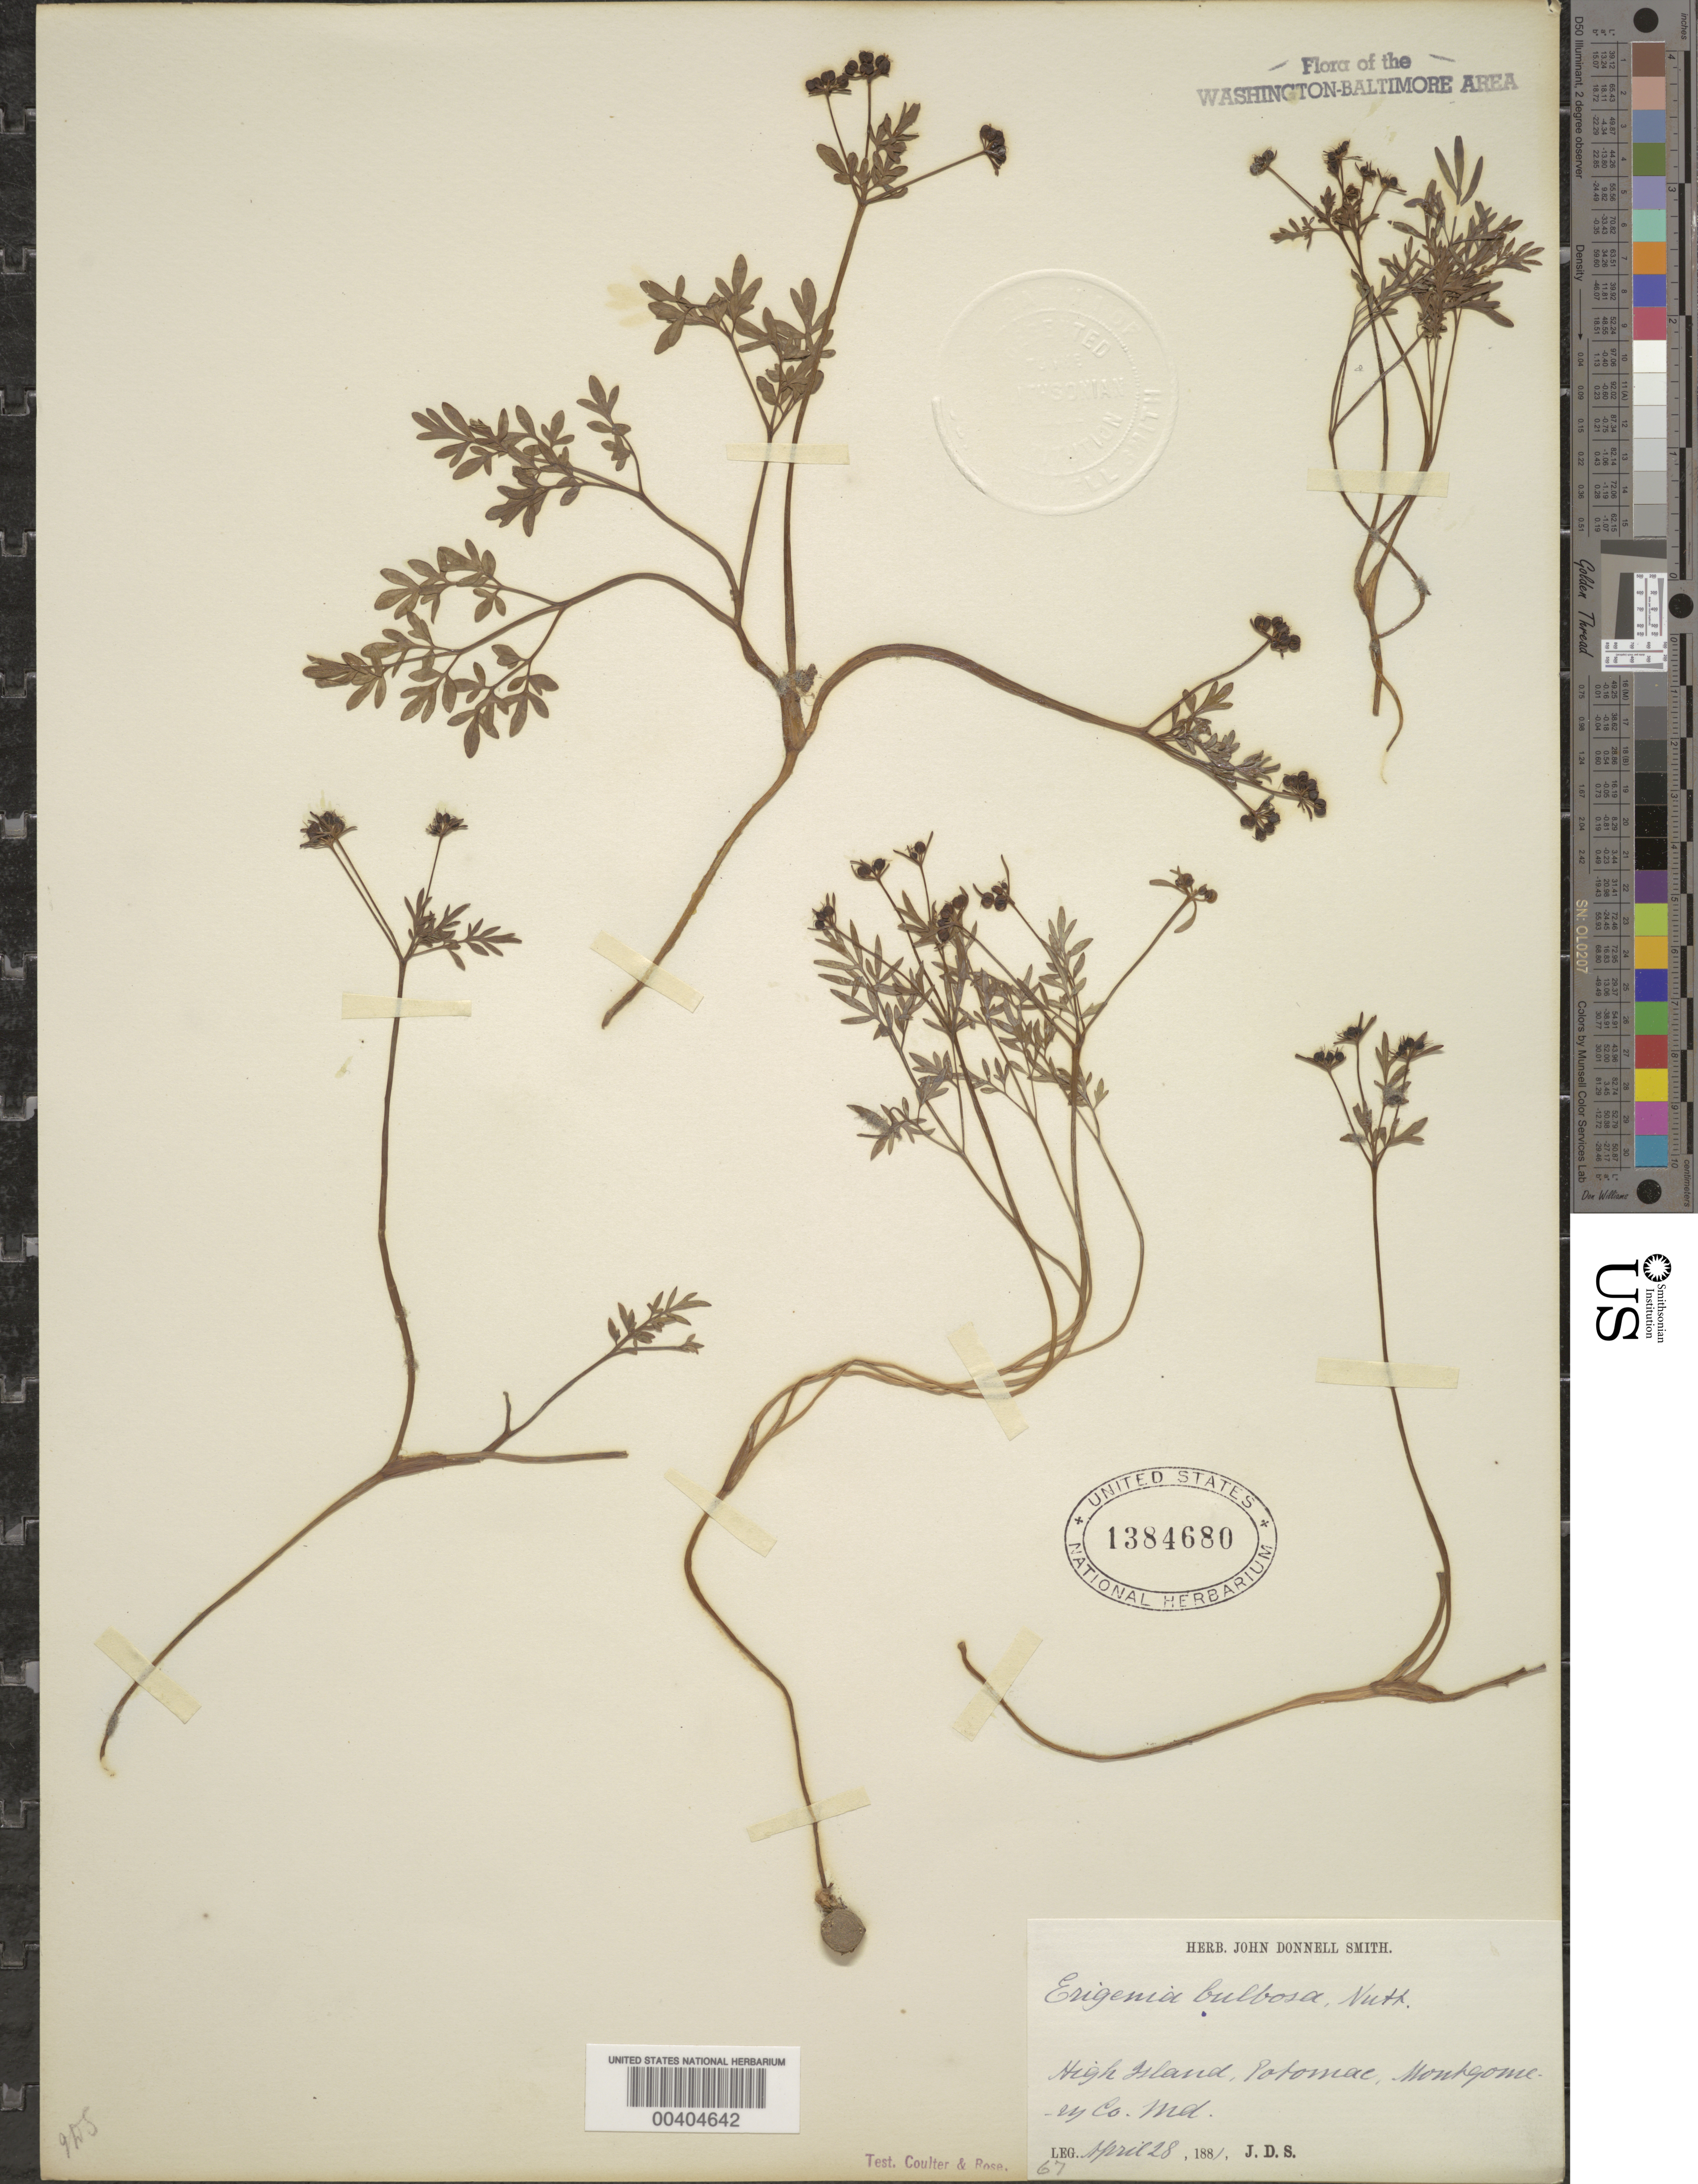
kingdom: Plantae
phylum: Tracheophyta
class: Magnoliopsida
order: Apiales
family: Apiaceae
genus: Erigenia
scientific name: Erigenia bulbosa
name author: (Michx.) Nutt.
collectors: J. Donnell Smith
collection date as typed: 28 Apr 1881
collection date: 1881-04-28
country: United States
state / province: Maryland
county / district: Montgomery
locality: High Island C. & O. Canal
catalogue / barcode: US 1384680